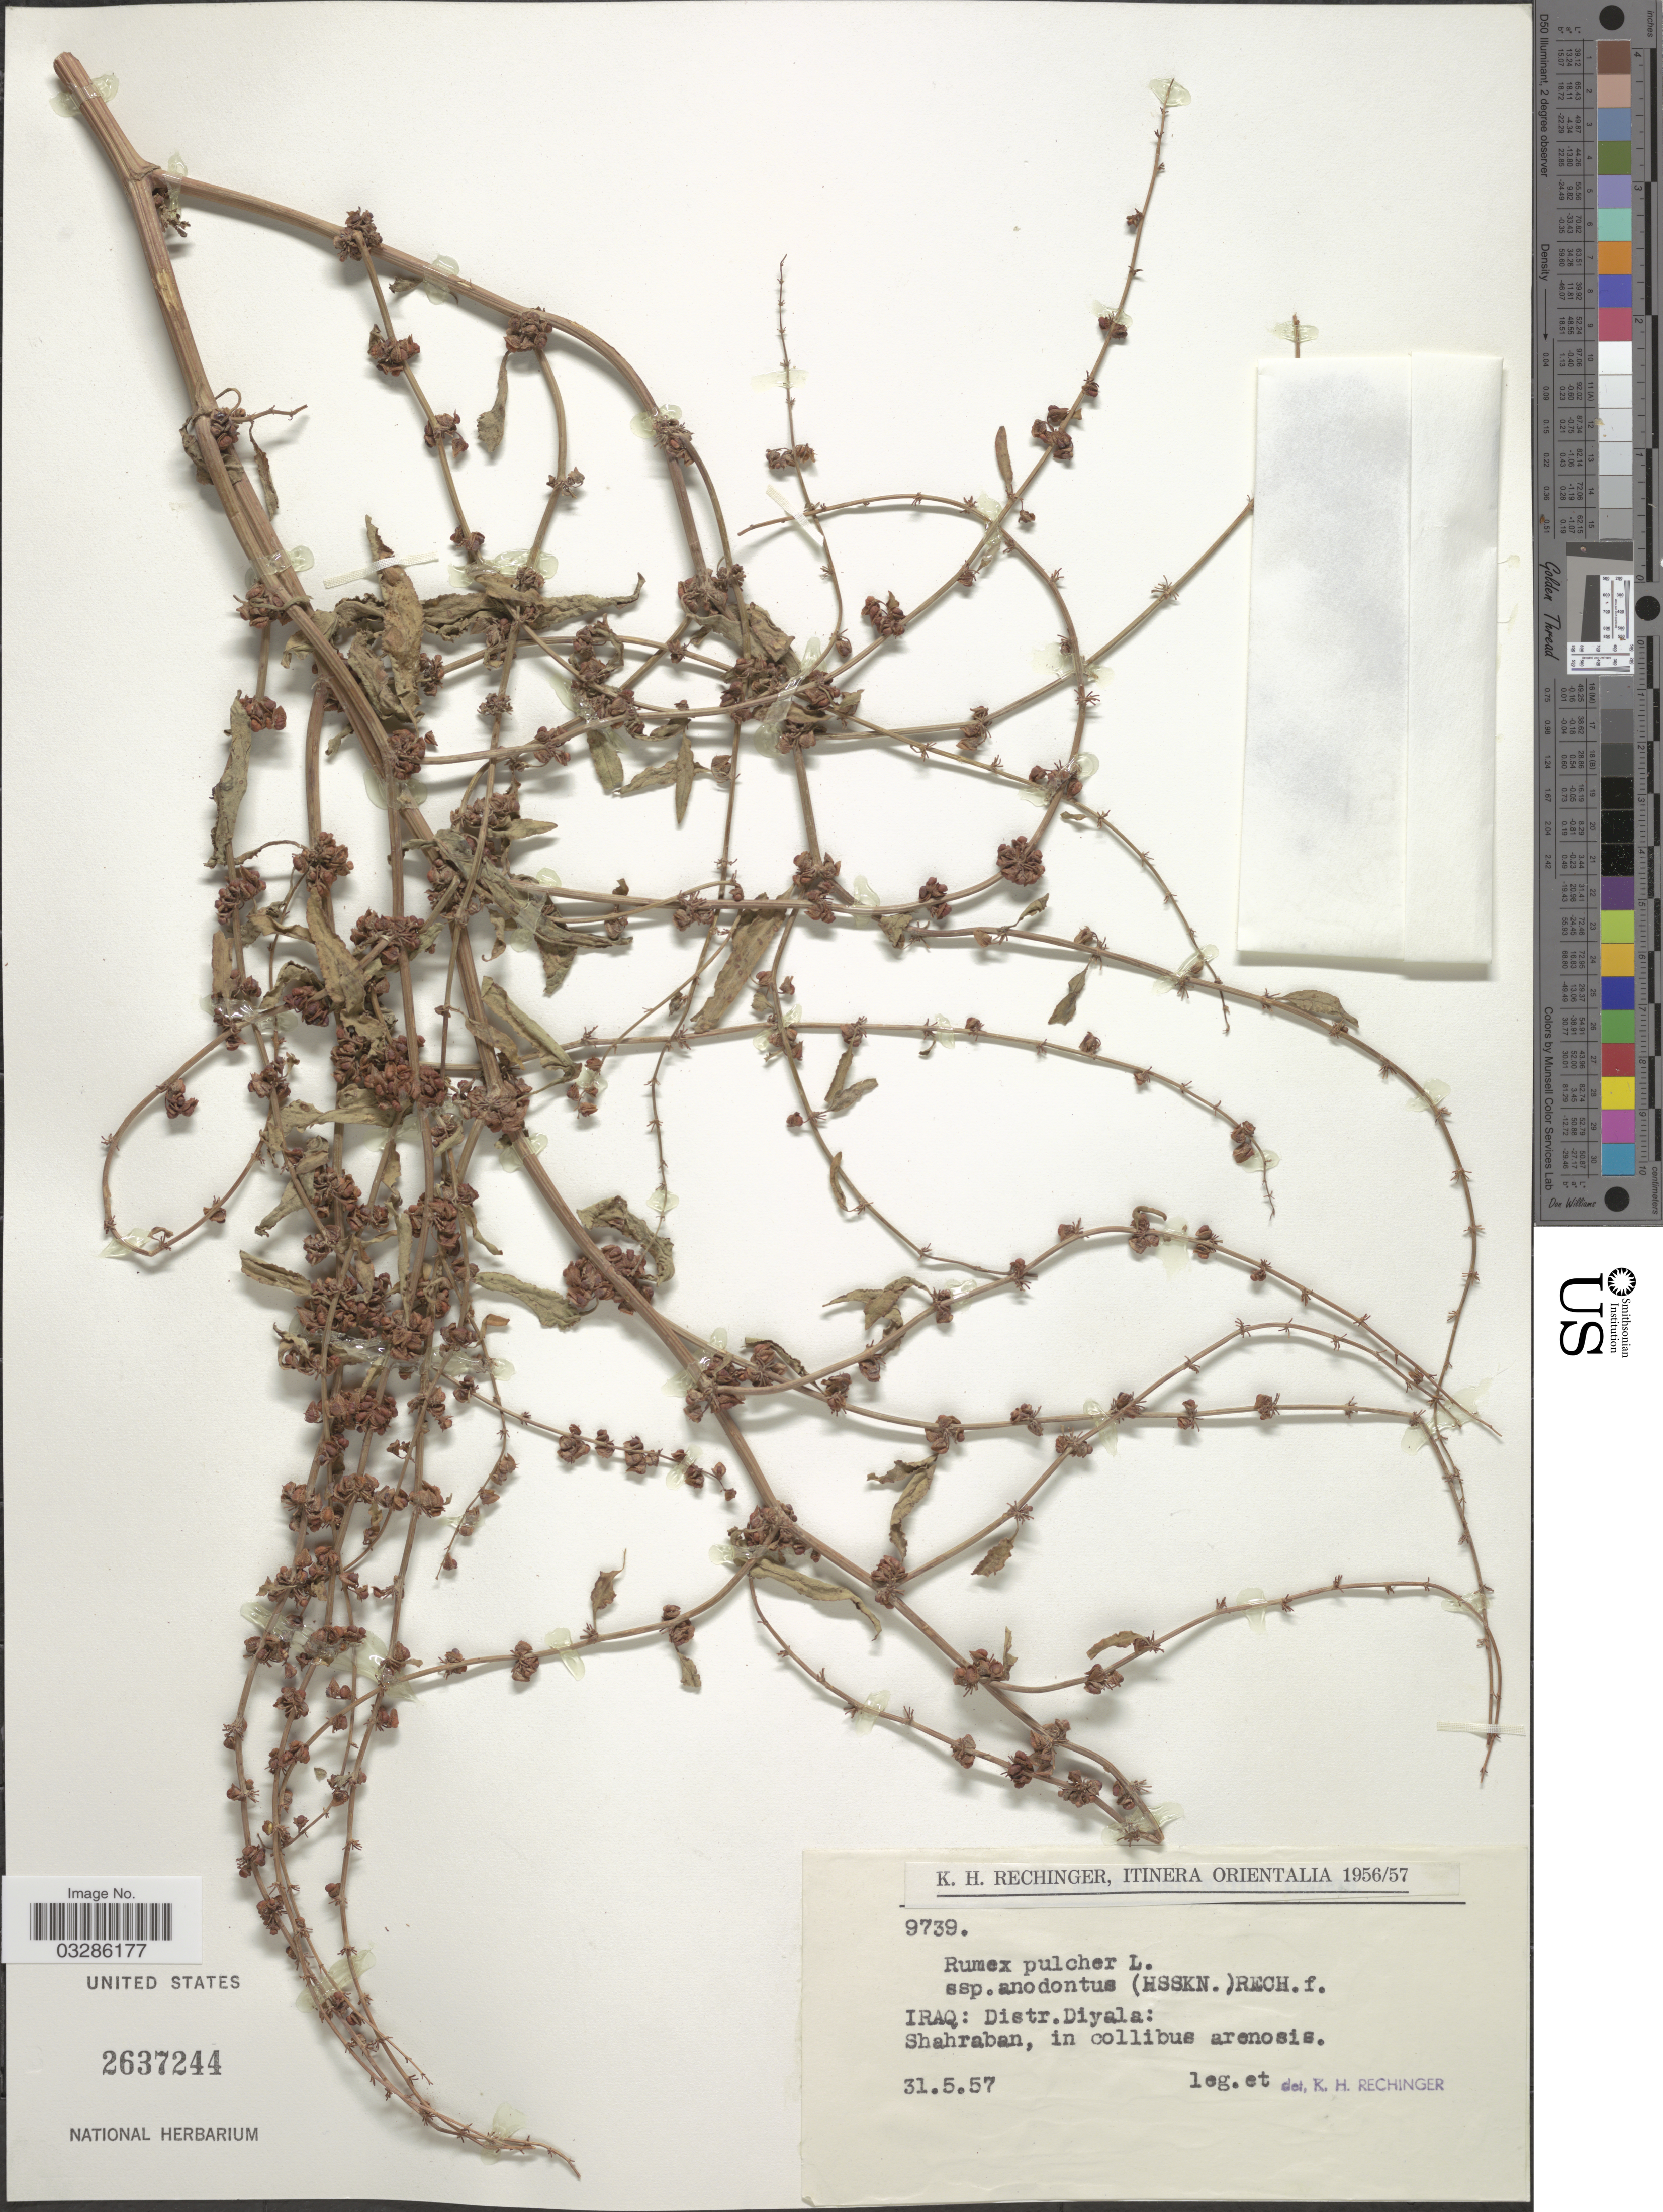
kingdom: Plantae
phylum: Tracheophyta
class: Magnoliopsida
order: Caryophyllales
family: Polygonaceae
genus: Rumex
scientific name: Rumex pulcher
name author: L.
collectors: K. H. Rechinger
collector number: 9739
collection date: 1957-05-31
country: Iraq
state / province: Diyala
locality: Distr. Diyala: Shahraban, in collibus arenosis.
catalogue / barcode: US 2637244